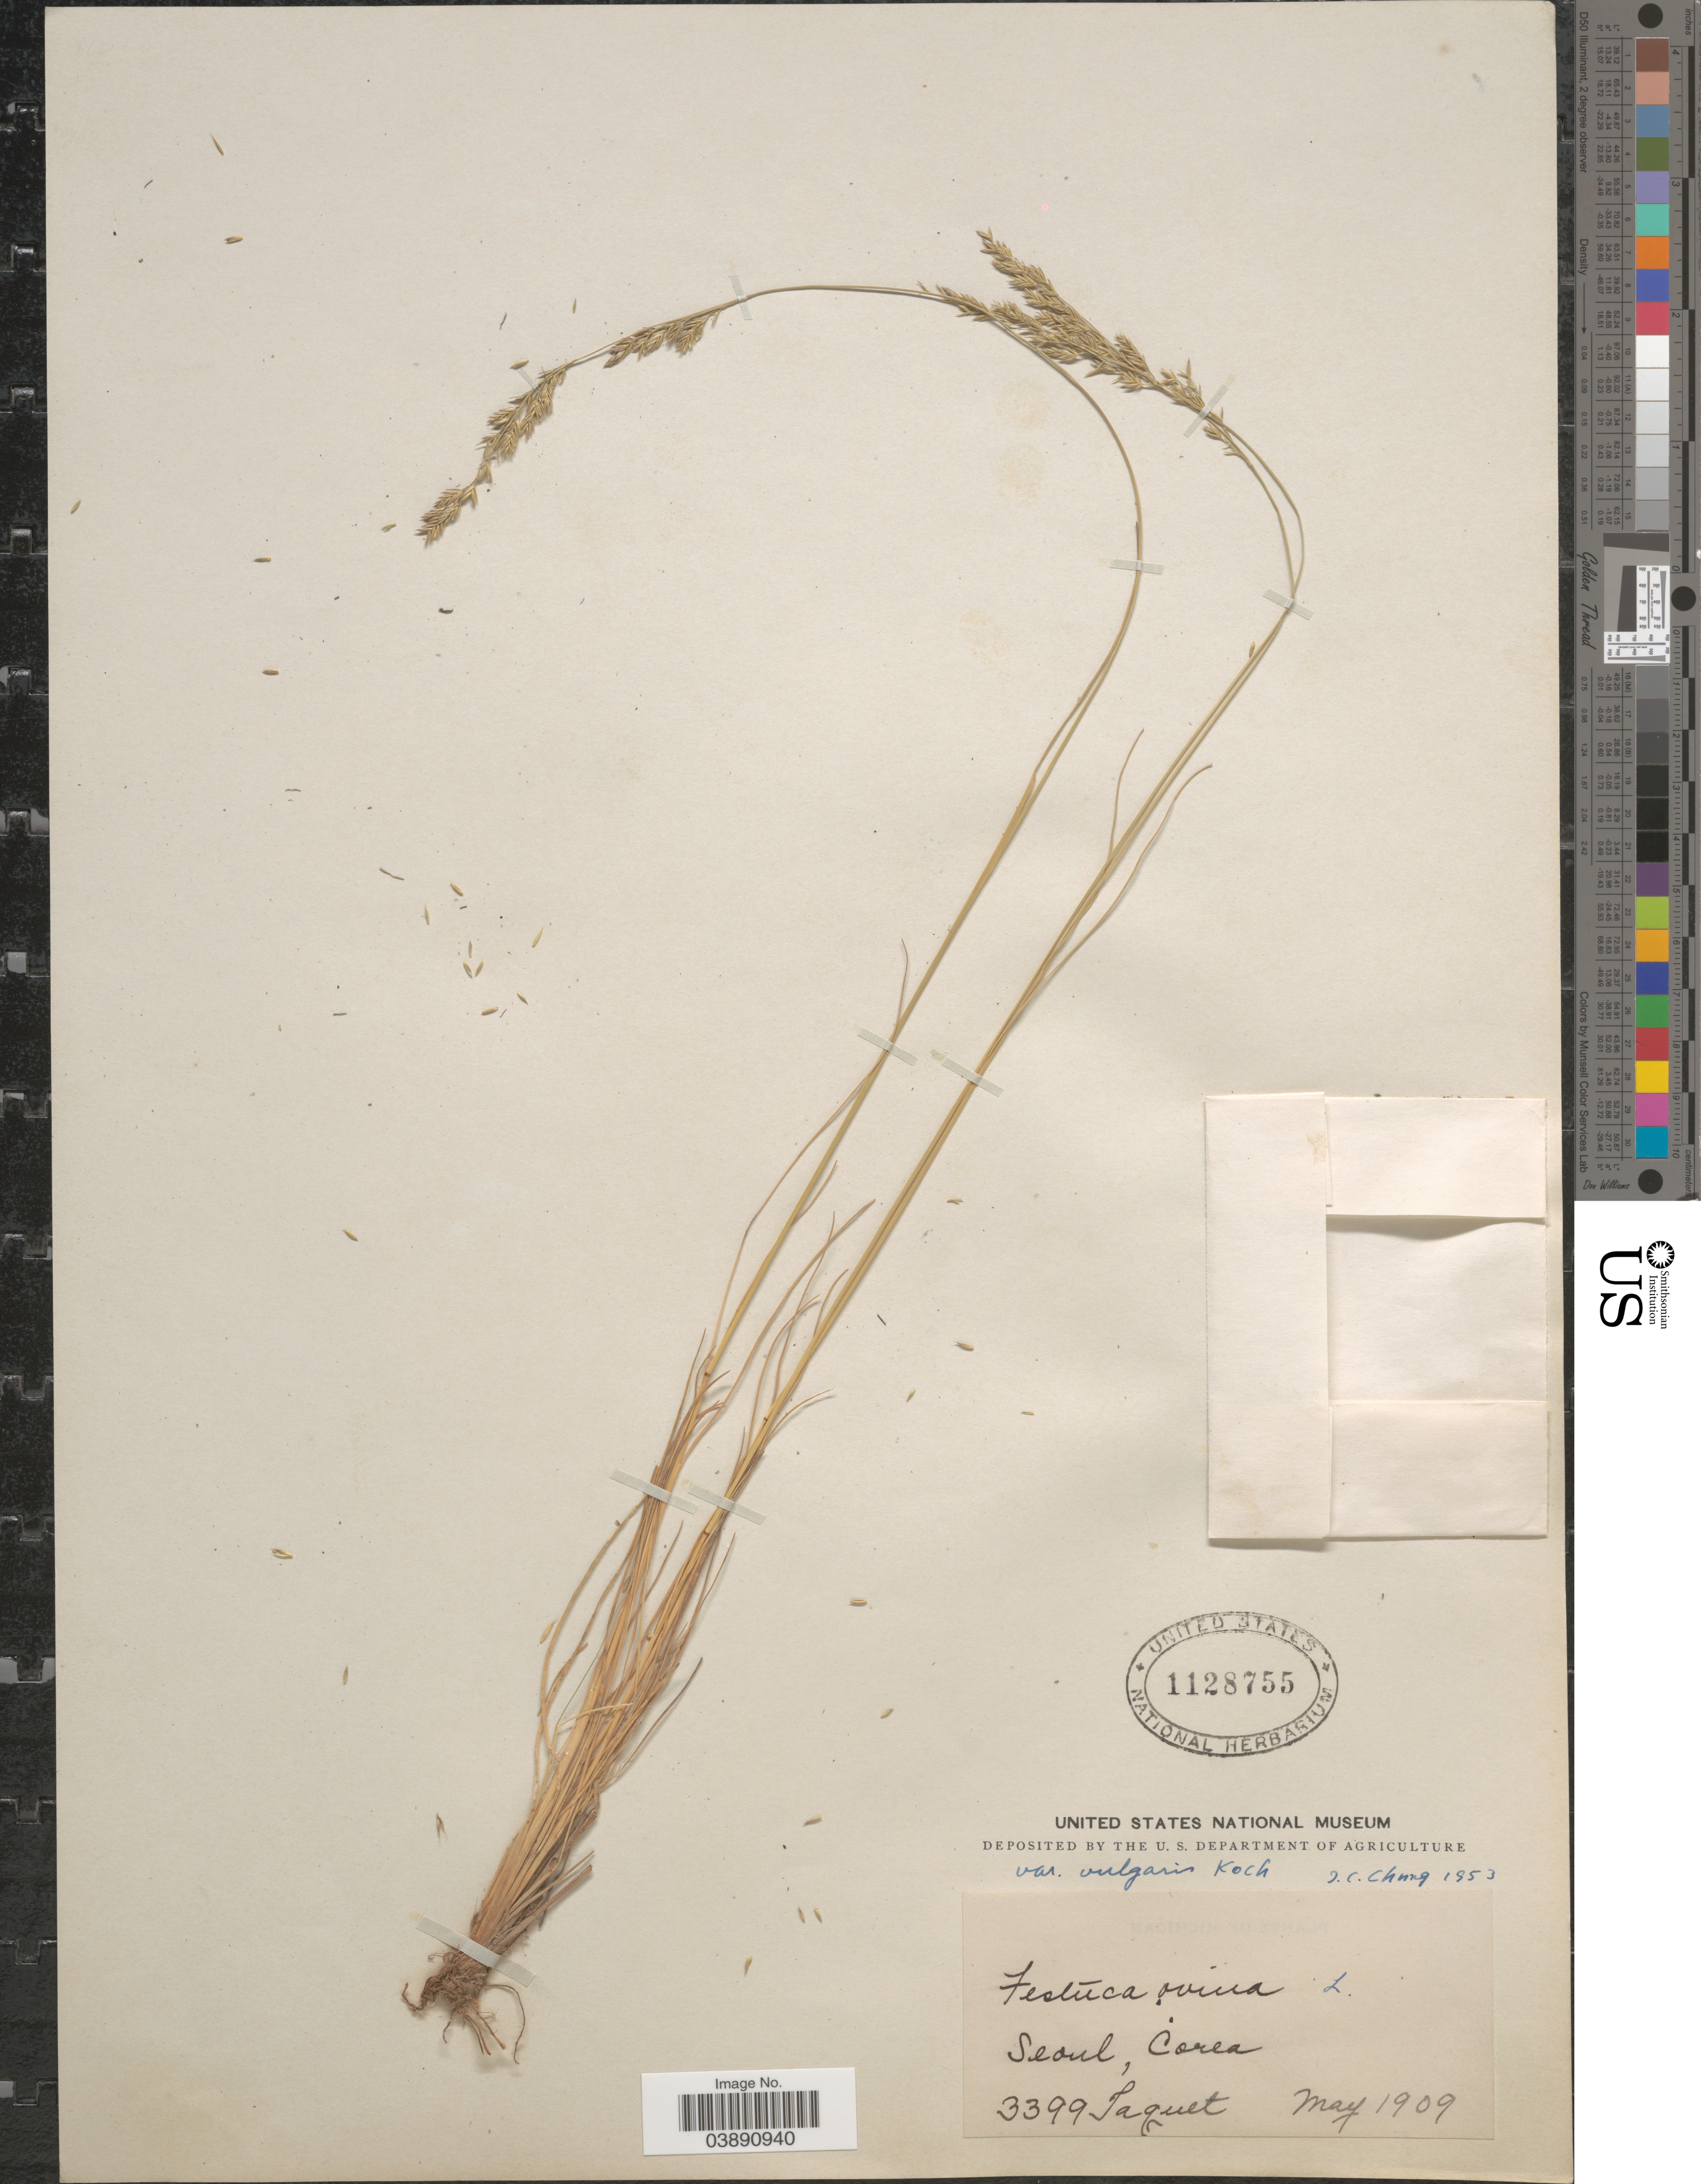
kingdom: Plantae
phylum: Tracheophyta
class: Liliopsida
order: Poales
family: Poaceae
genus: Festuca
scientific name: Festuca ovina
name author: L.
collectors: Taquet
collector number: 3399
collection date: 1909-05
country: South Korea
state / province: Seoul Special City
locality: Seoul, Corea.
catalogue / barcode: US 1128755